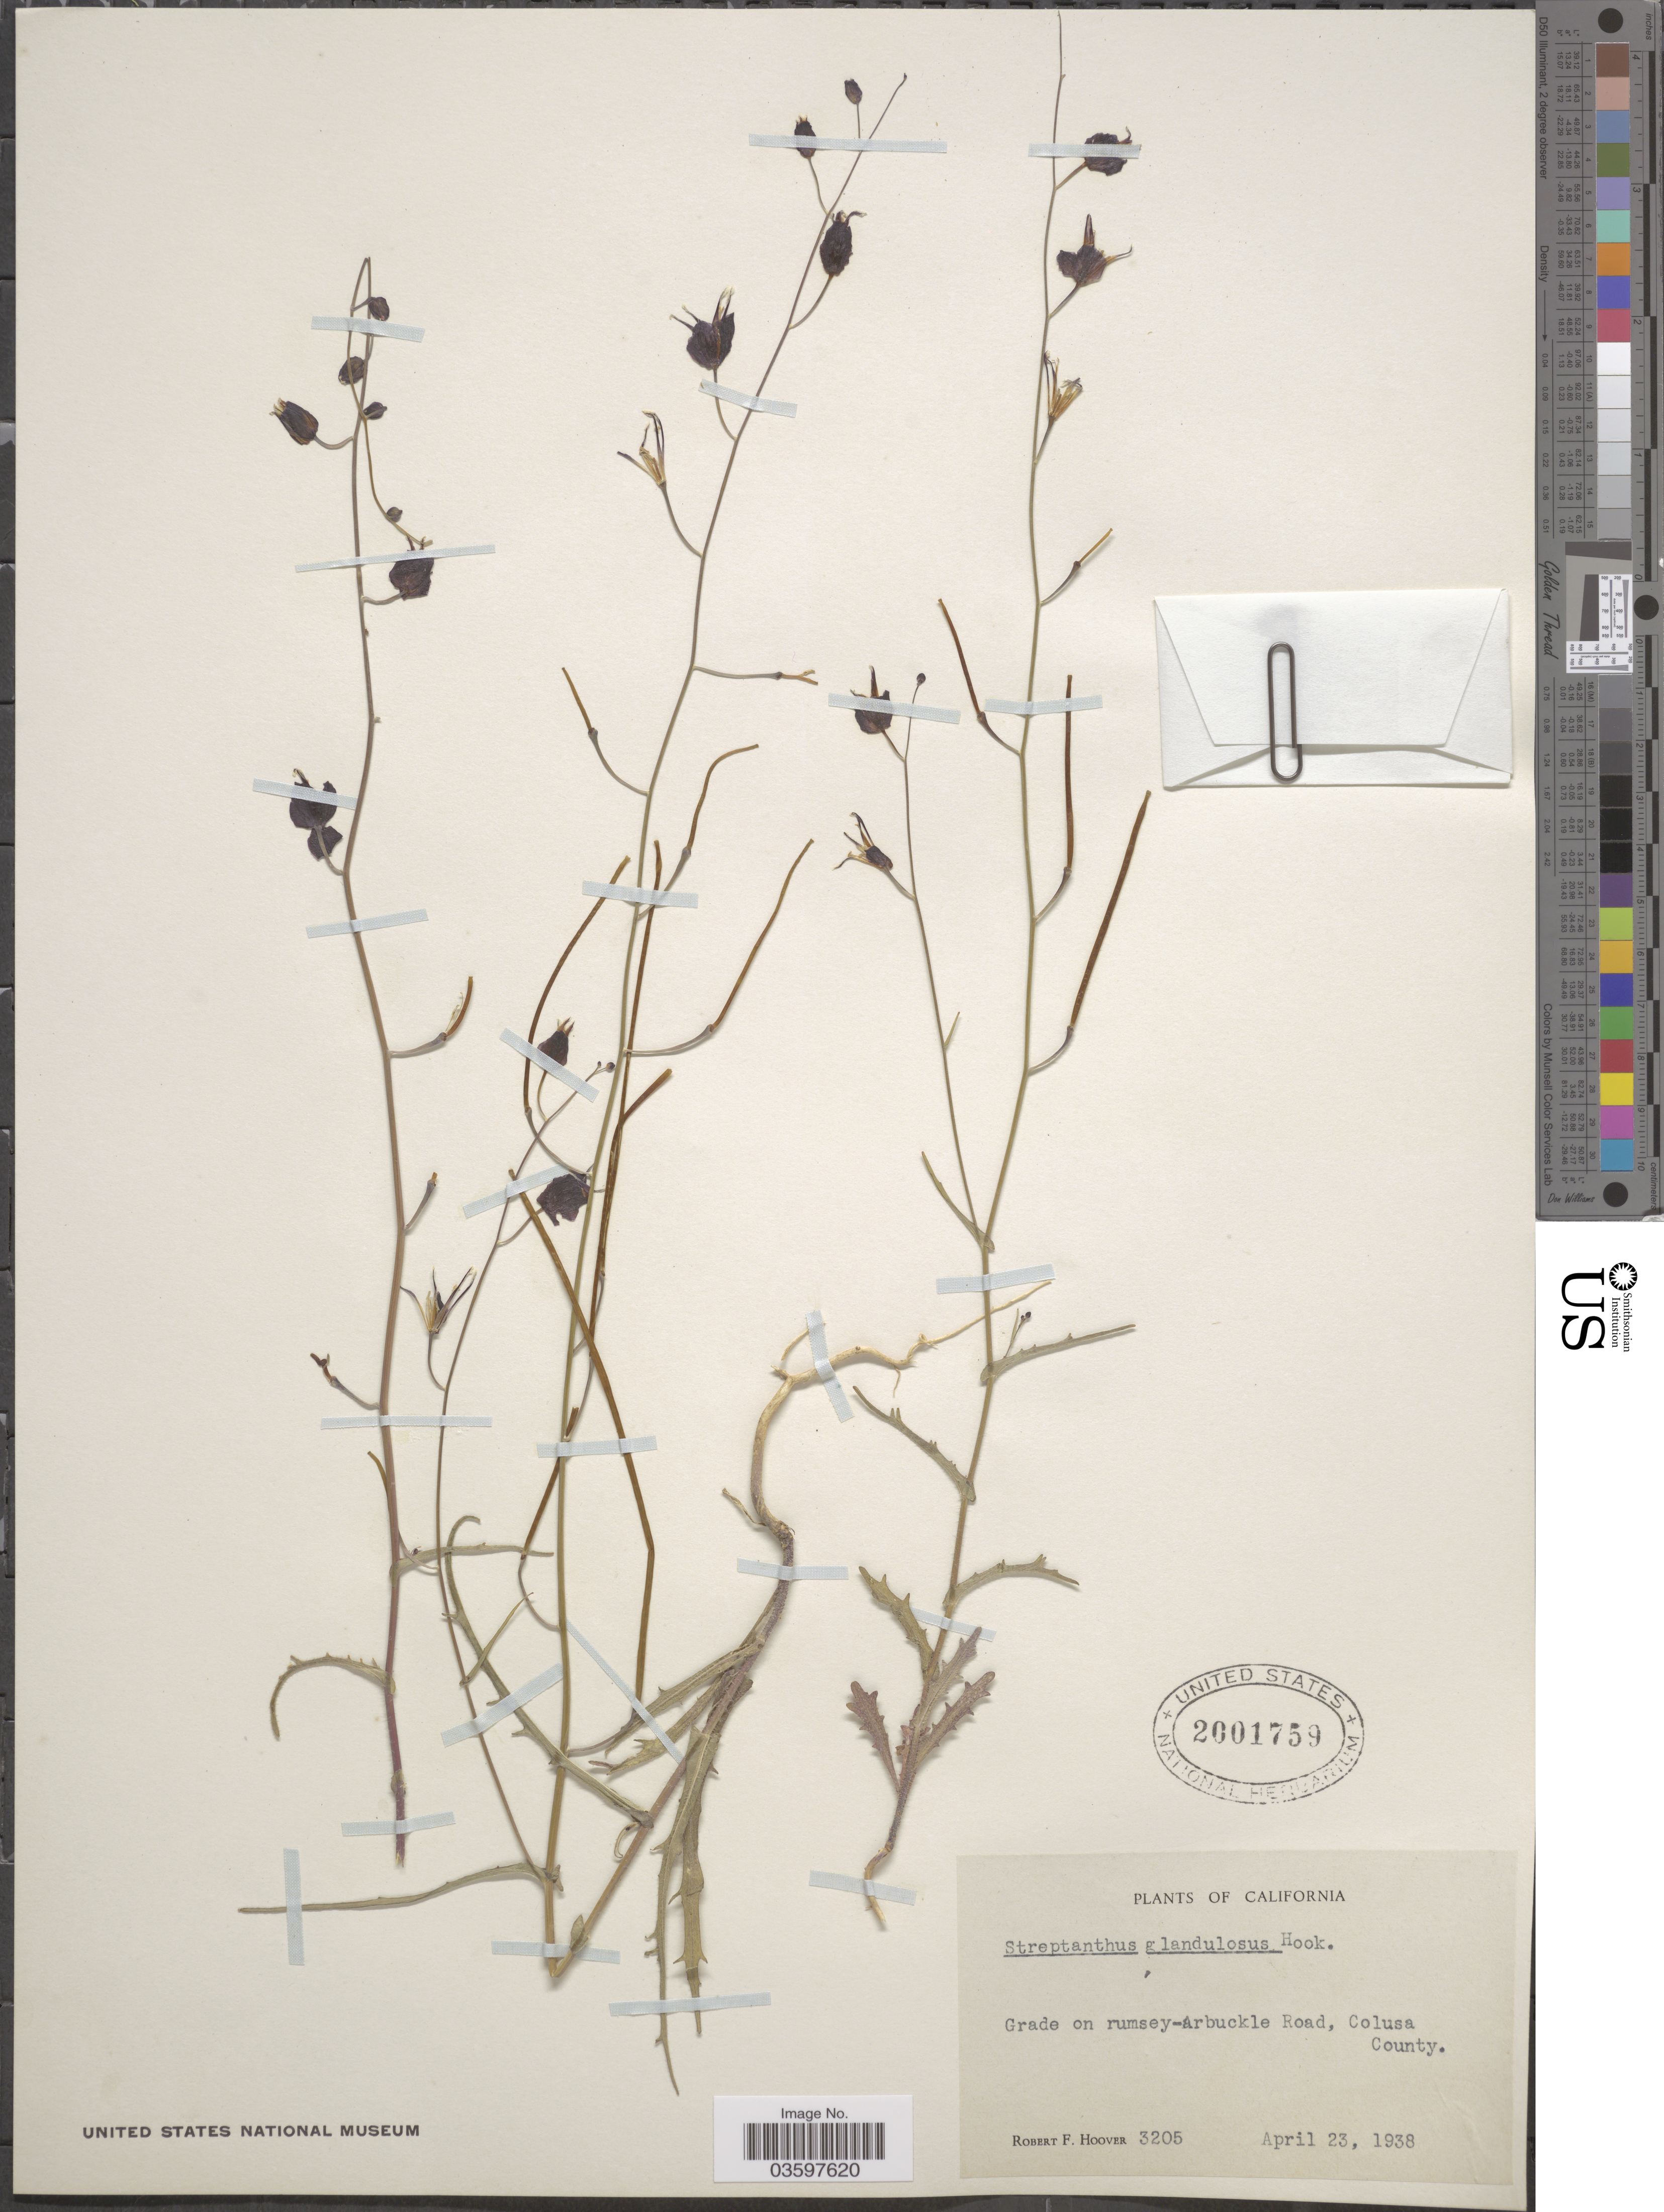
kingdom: Plantae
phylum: Tracheophyta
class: Magnoliopsida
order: Brassicales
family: Brassicaceae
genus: Streptanthus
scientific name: Streptanthus glandulosus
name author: Hook.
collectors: R. F. Hoover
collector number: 3205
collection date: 1938-04-23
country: United States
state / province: California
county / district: Colusa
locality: Grade on rumsey-arbuckle Road, Colusa County.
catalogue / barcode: US 2001759